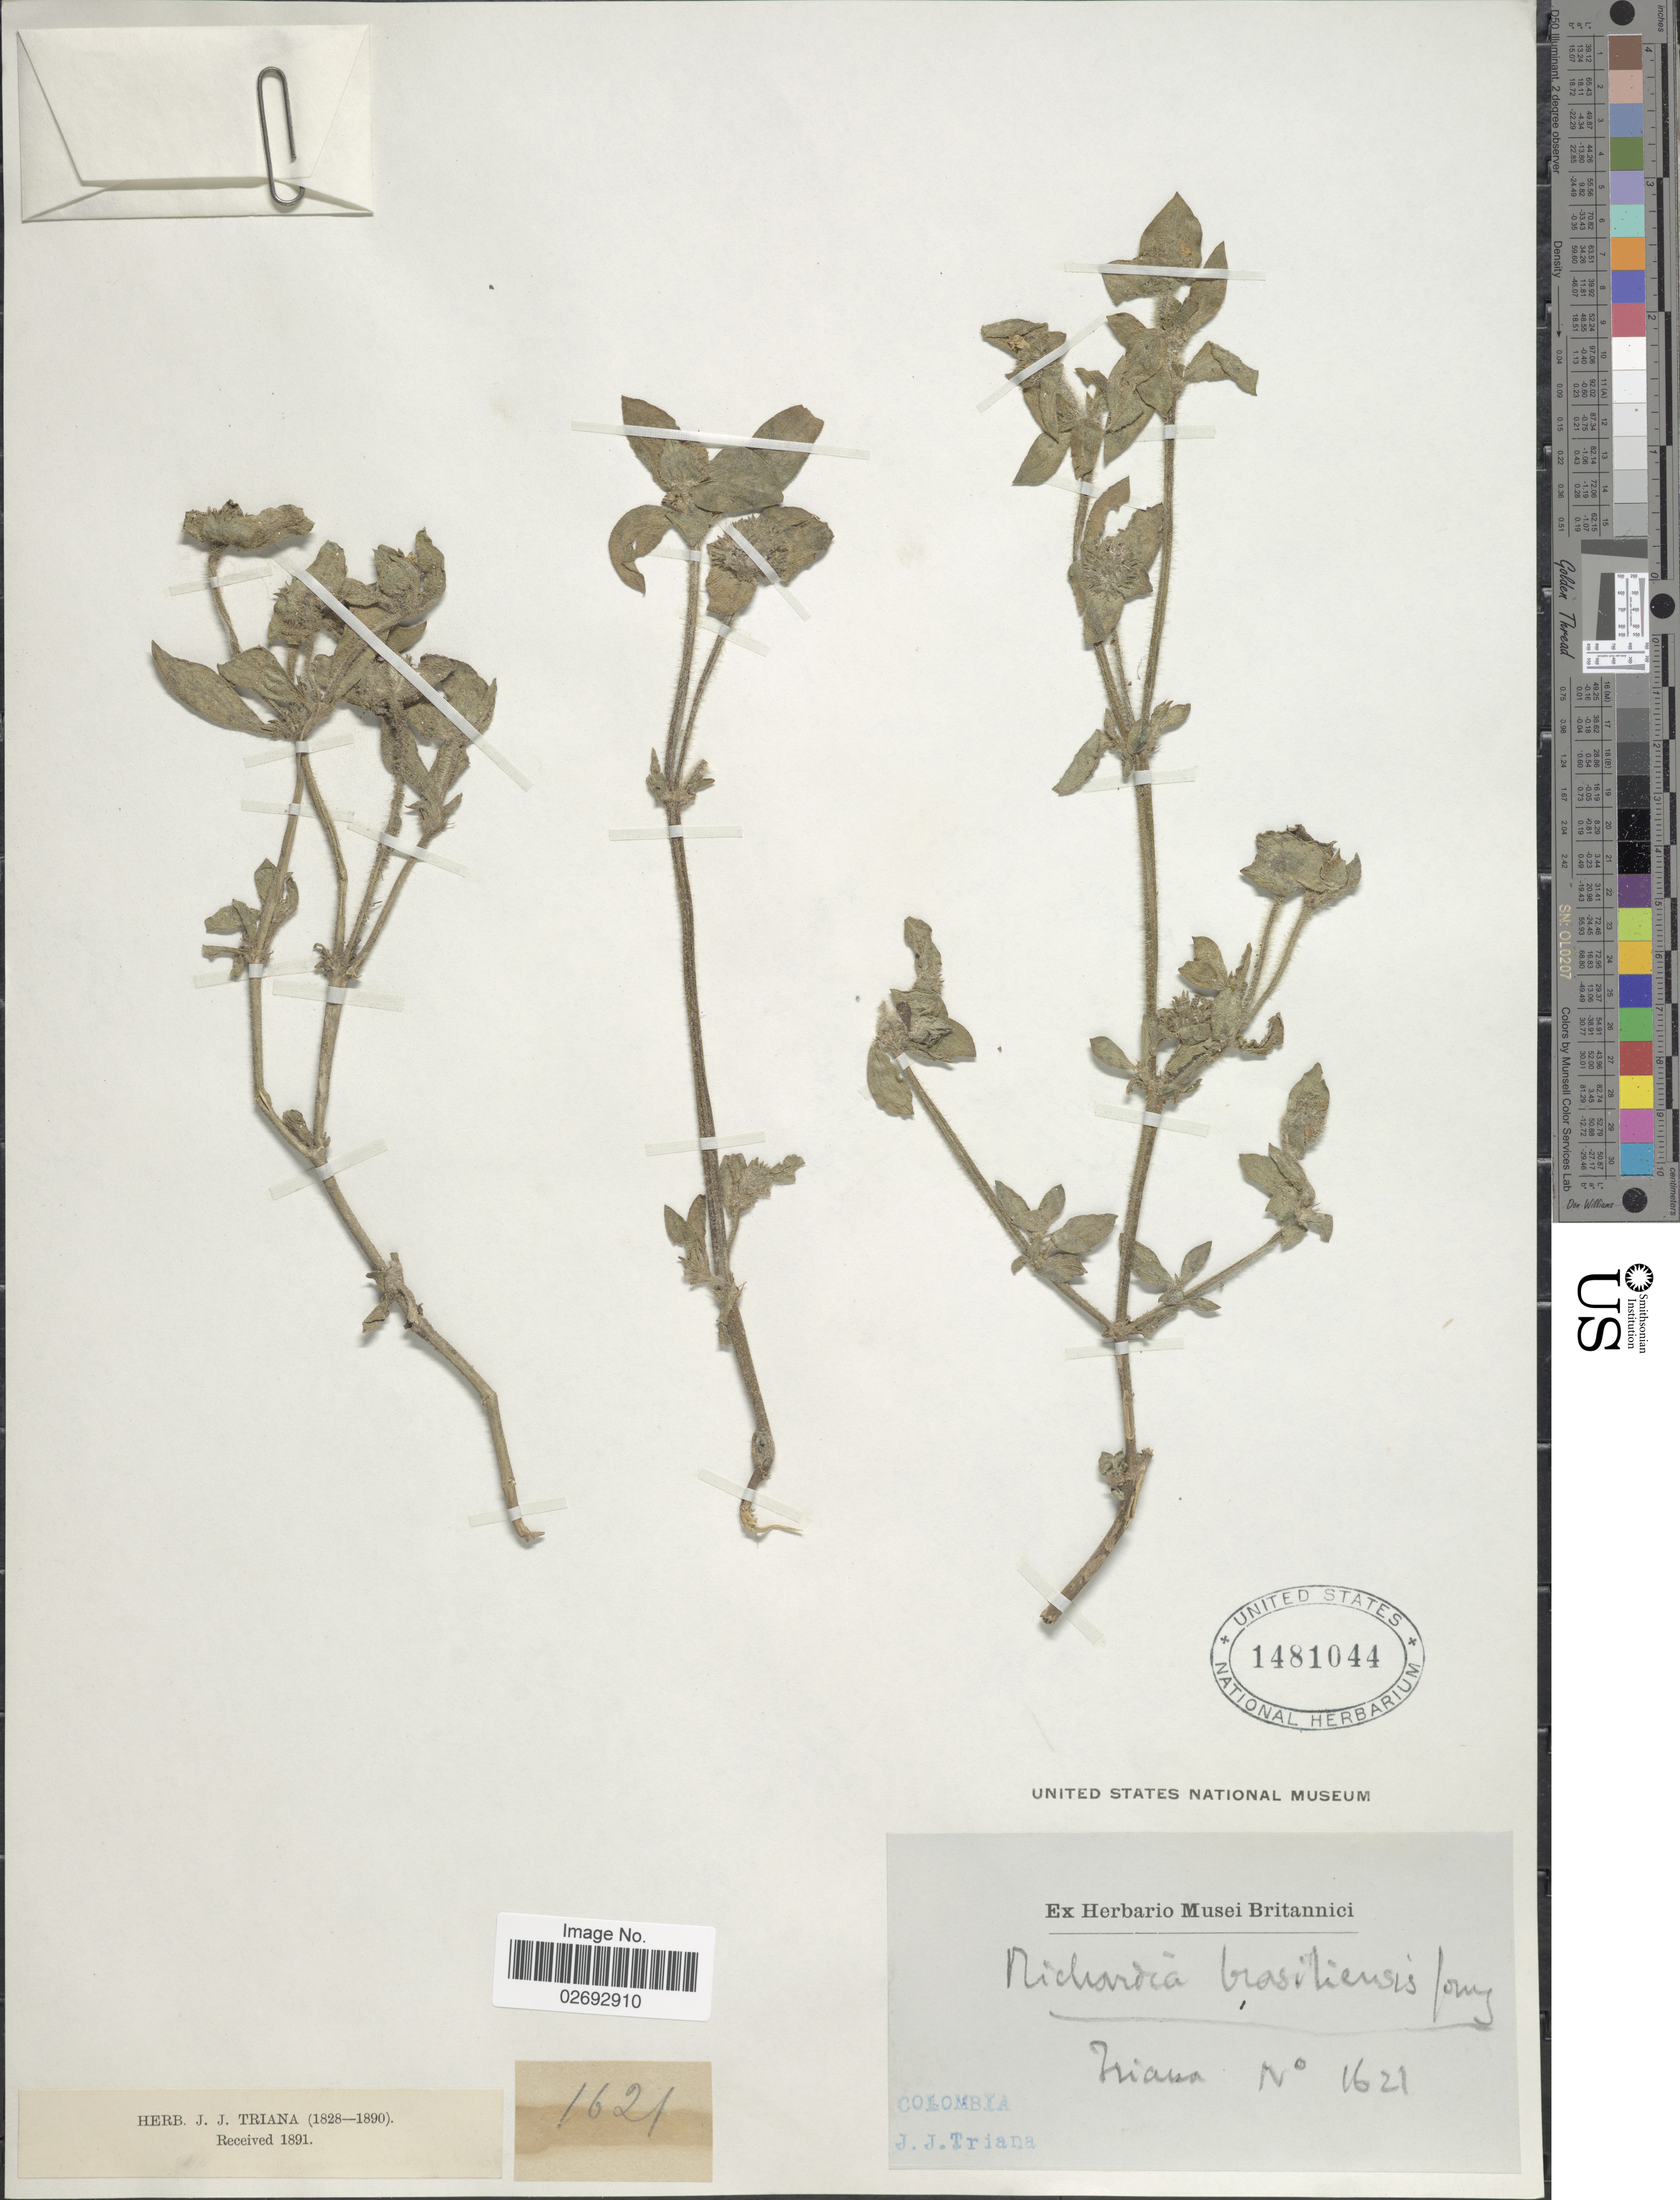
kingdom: Plantae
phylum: Tracheophyta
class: Magnoliopsida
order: Gentianales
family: Rubiaceae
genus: Richardia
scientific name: Richardia brasiliensis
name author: Gomes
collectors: J. J. Triana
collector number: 1621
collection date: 1828/1890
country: Colombia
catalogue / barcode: US 1481044